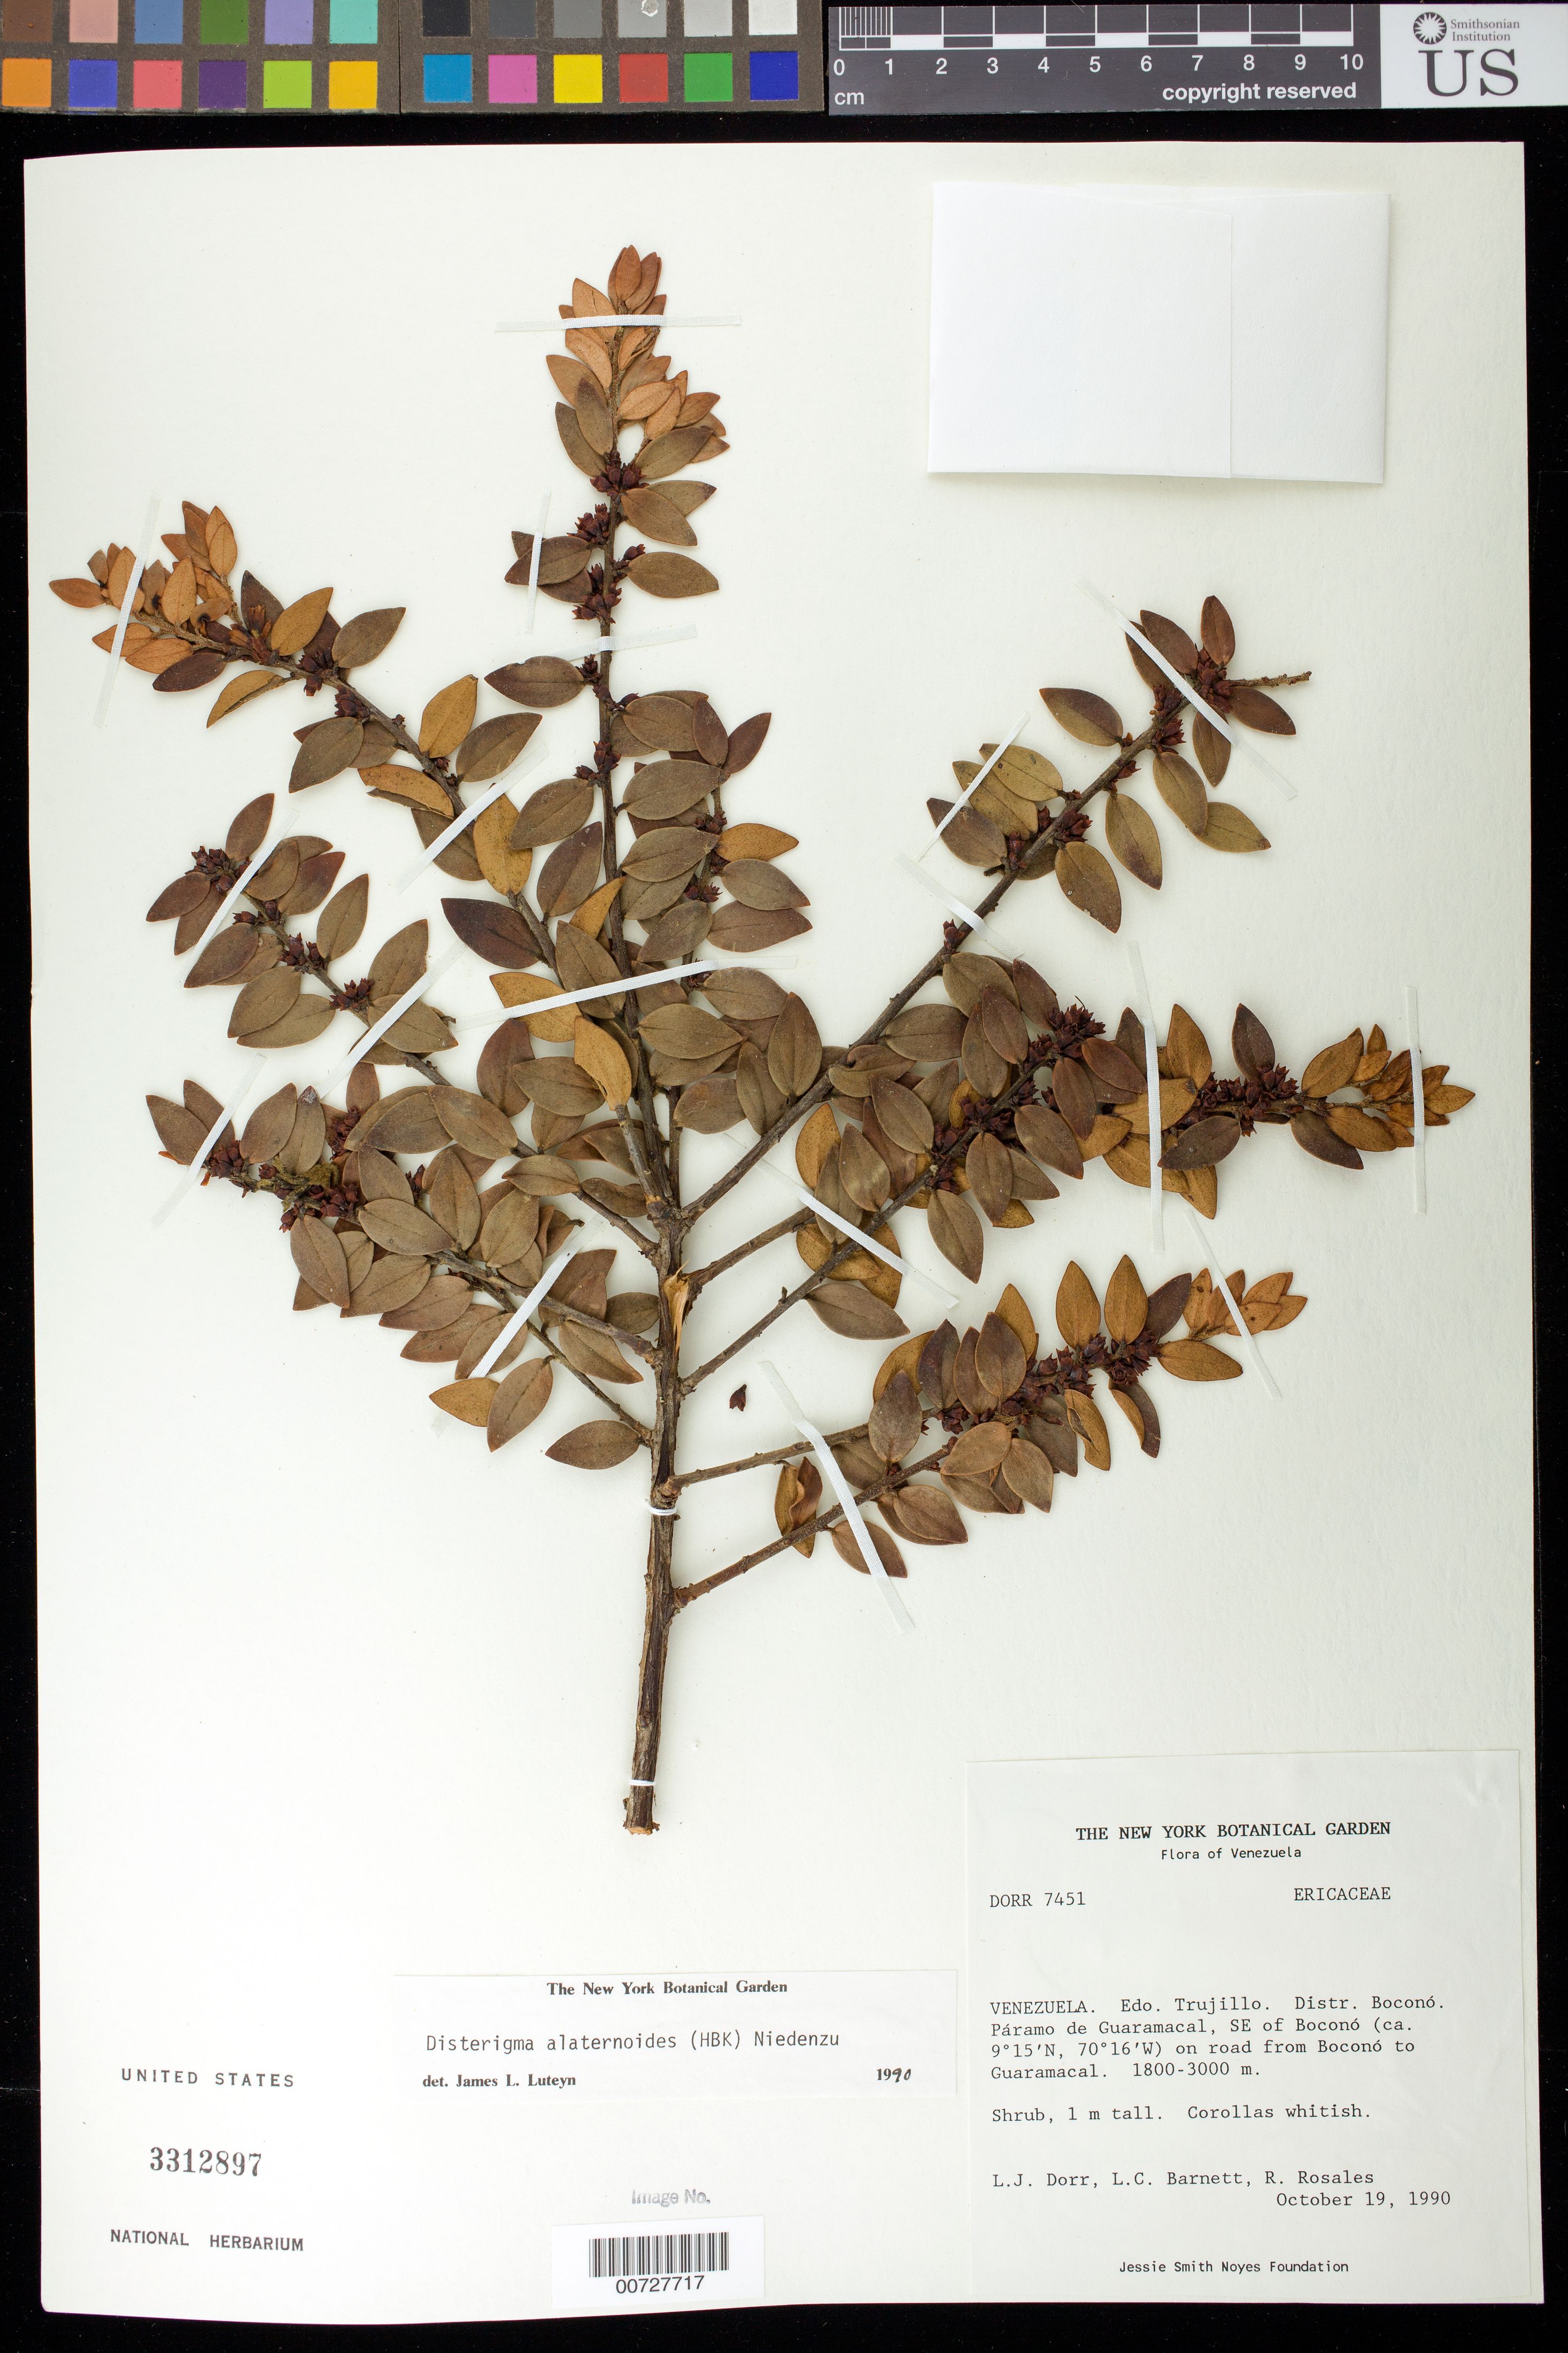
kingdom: Plantae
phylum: Tracheophyta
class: Magnoliopsida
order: Ericales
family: Ericaceae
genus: Disterigma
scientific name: Disterigma alaternoides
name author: (Kunth) Nied.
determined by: Luteyn, J. L.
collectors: L. J. Dorr, L. C. Barnett & R. Rosales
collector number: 7451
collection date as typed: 19 Oct 1990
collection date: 1990-10-19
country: Venezuela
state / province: Trujillo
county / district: Boconó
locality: Páramo de Guaramacal, SE of Boconó on road from Boconó to Guaramacal.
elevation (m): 1800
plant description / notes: NY, PORT, US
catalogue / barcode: US 3312897